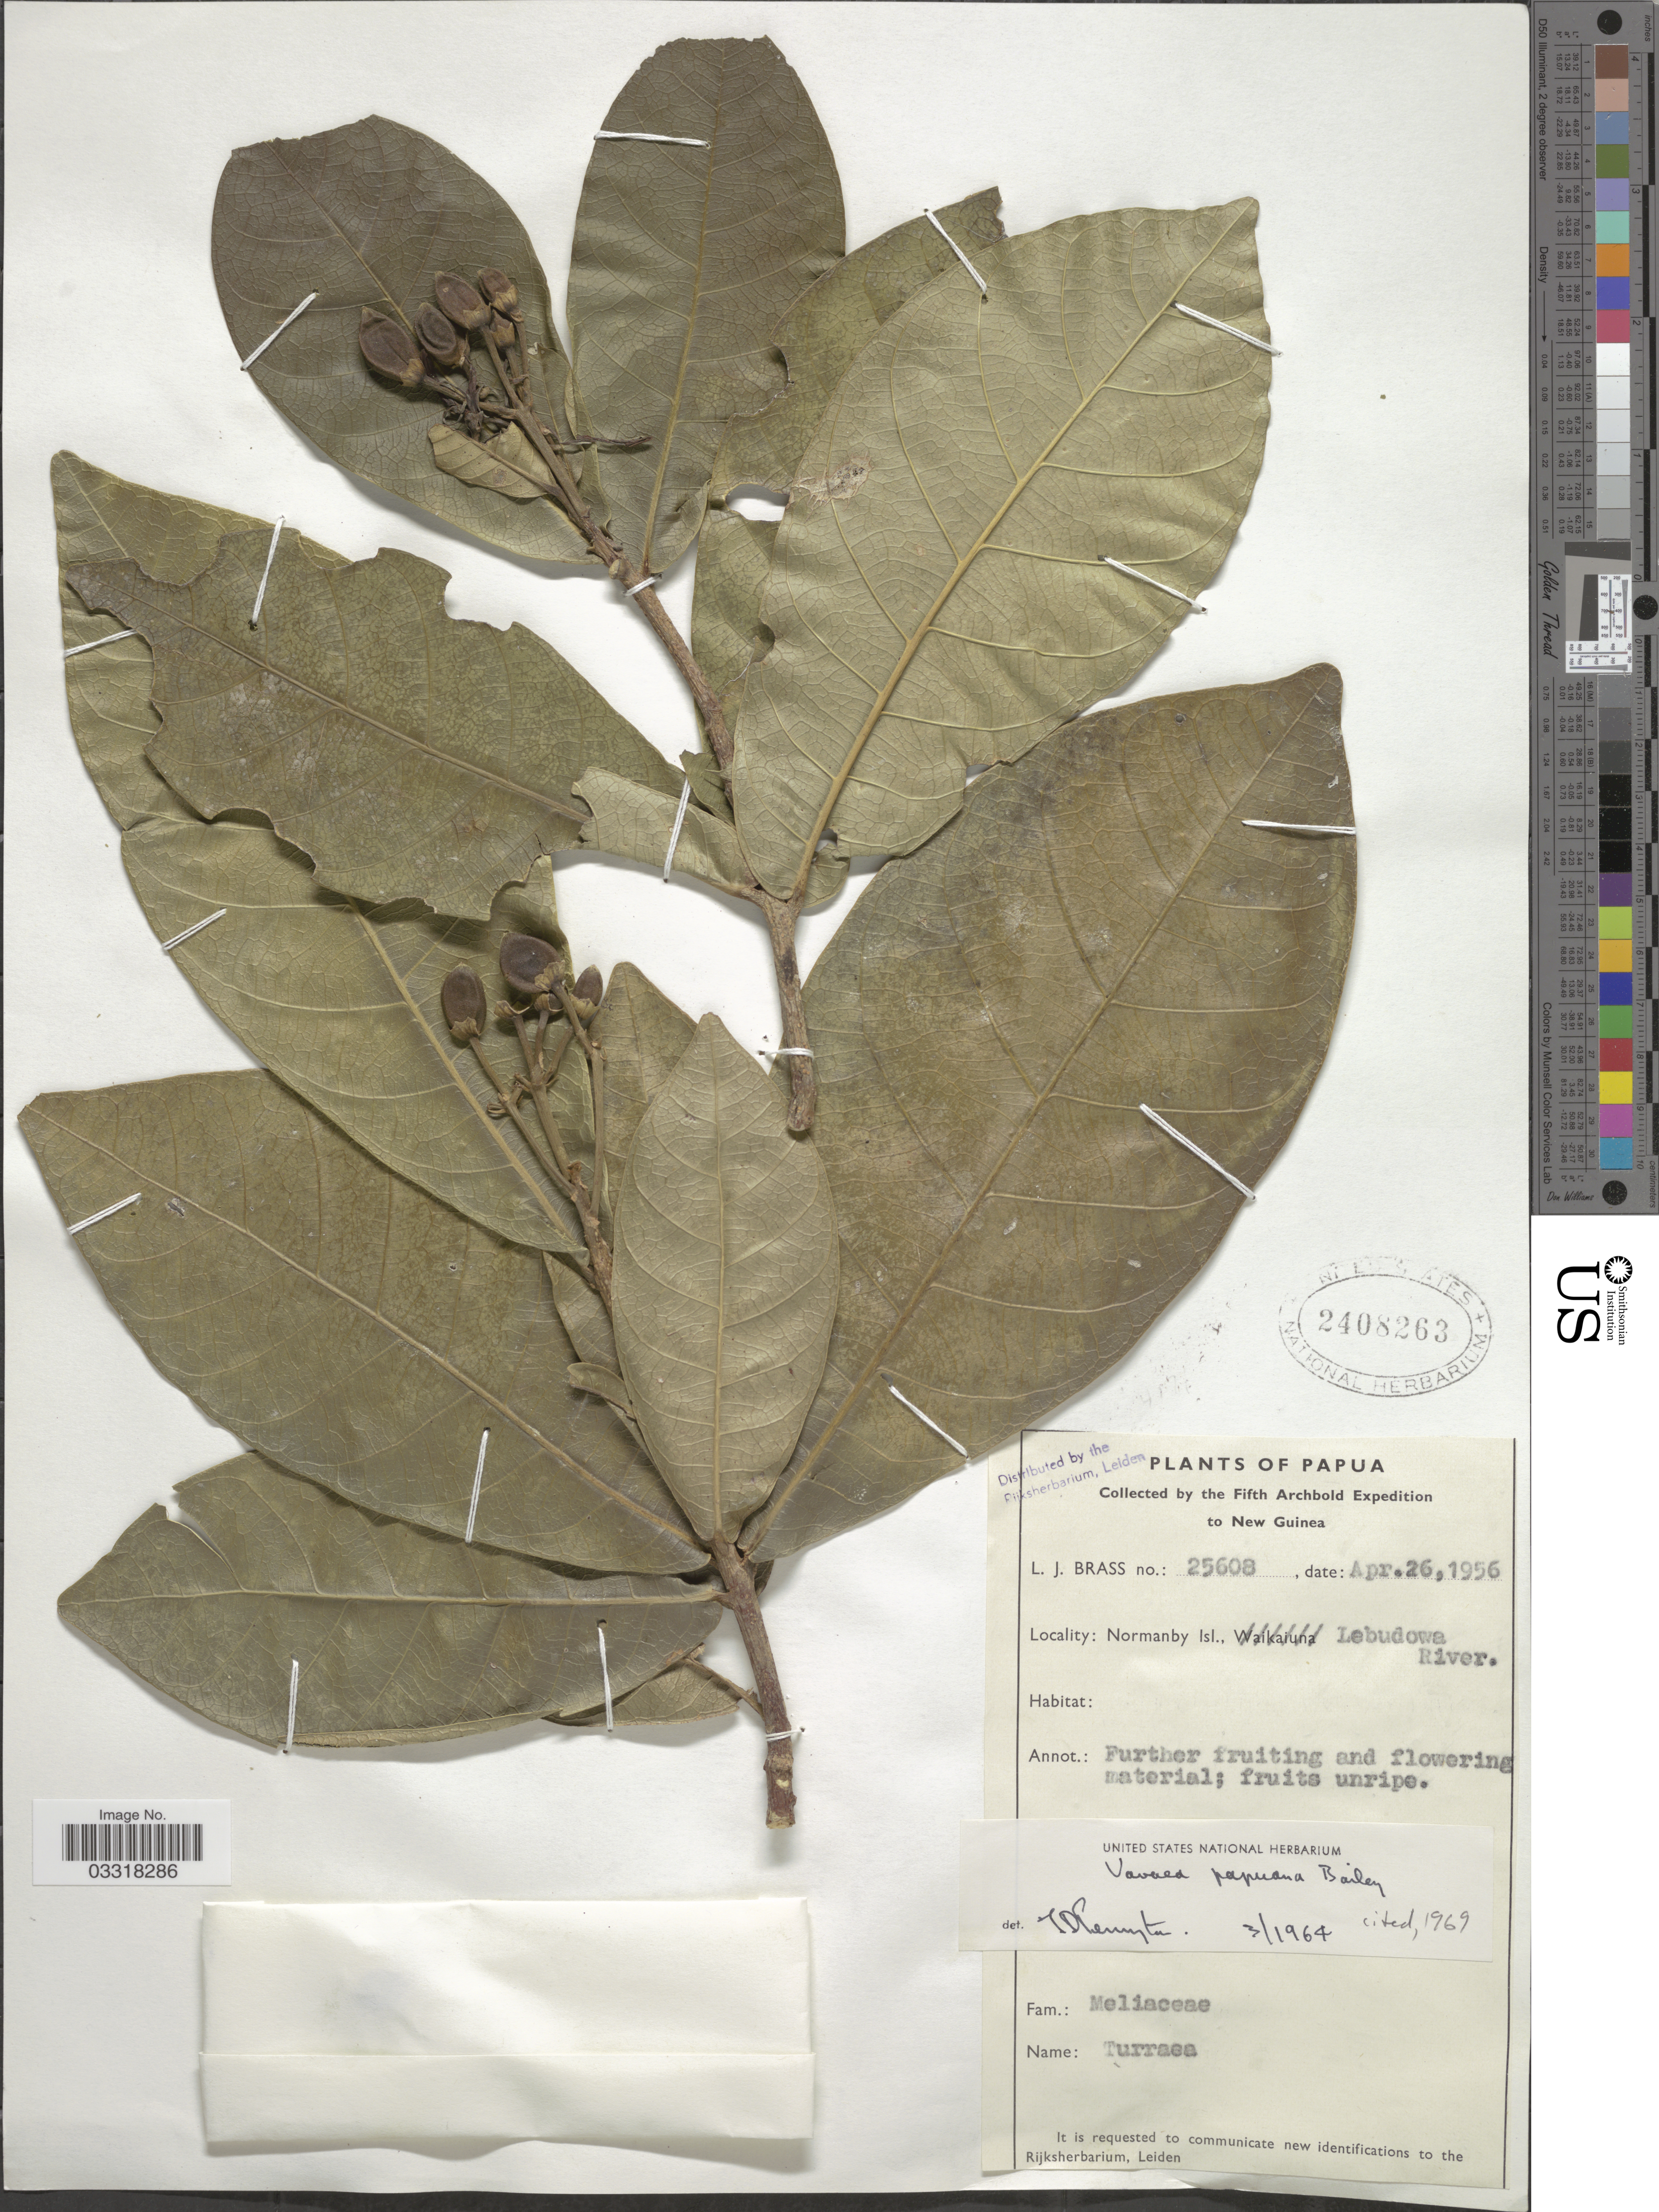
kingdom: Plantae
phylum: Tracheophyta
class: Magnoliopsida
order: Sapindales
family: Meliaceae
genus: Vavaea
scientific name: Vavaea papuana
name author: F.M. Bailey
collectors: L. J. Brass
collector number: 25608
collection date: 1956-04-26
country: Papua New Guinea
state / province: Milne Bay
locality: Papua. New Guinea. Normanby Isl., Lebudowa River.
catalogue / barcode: US 2408263